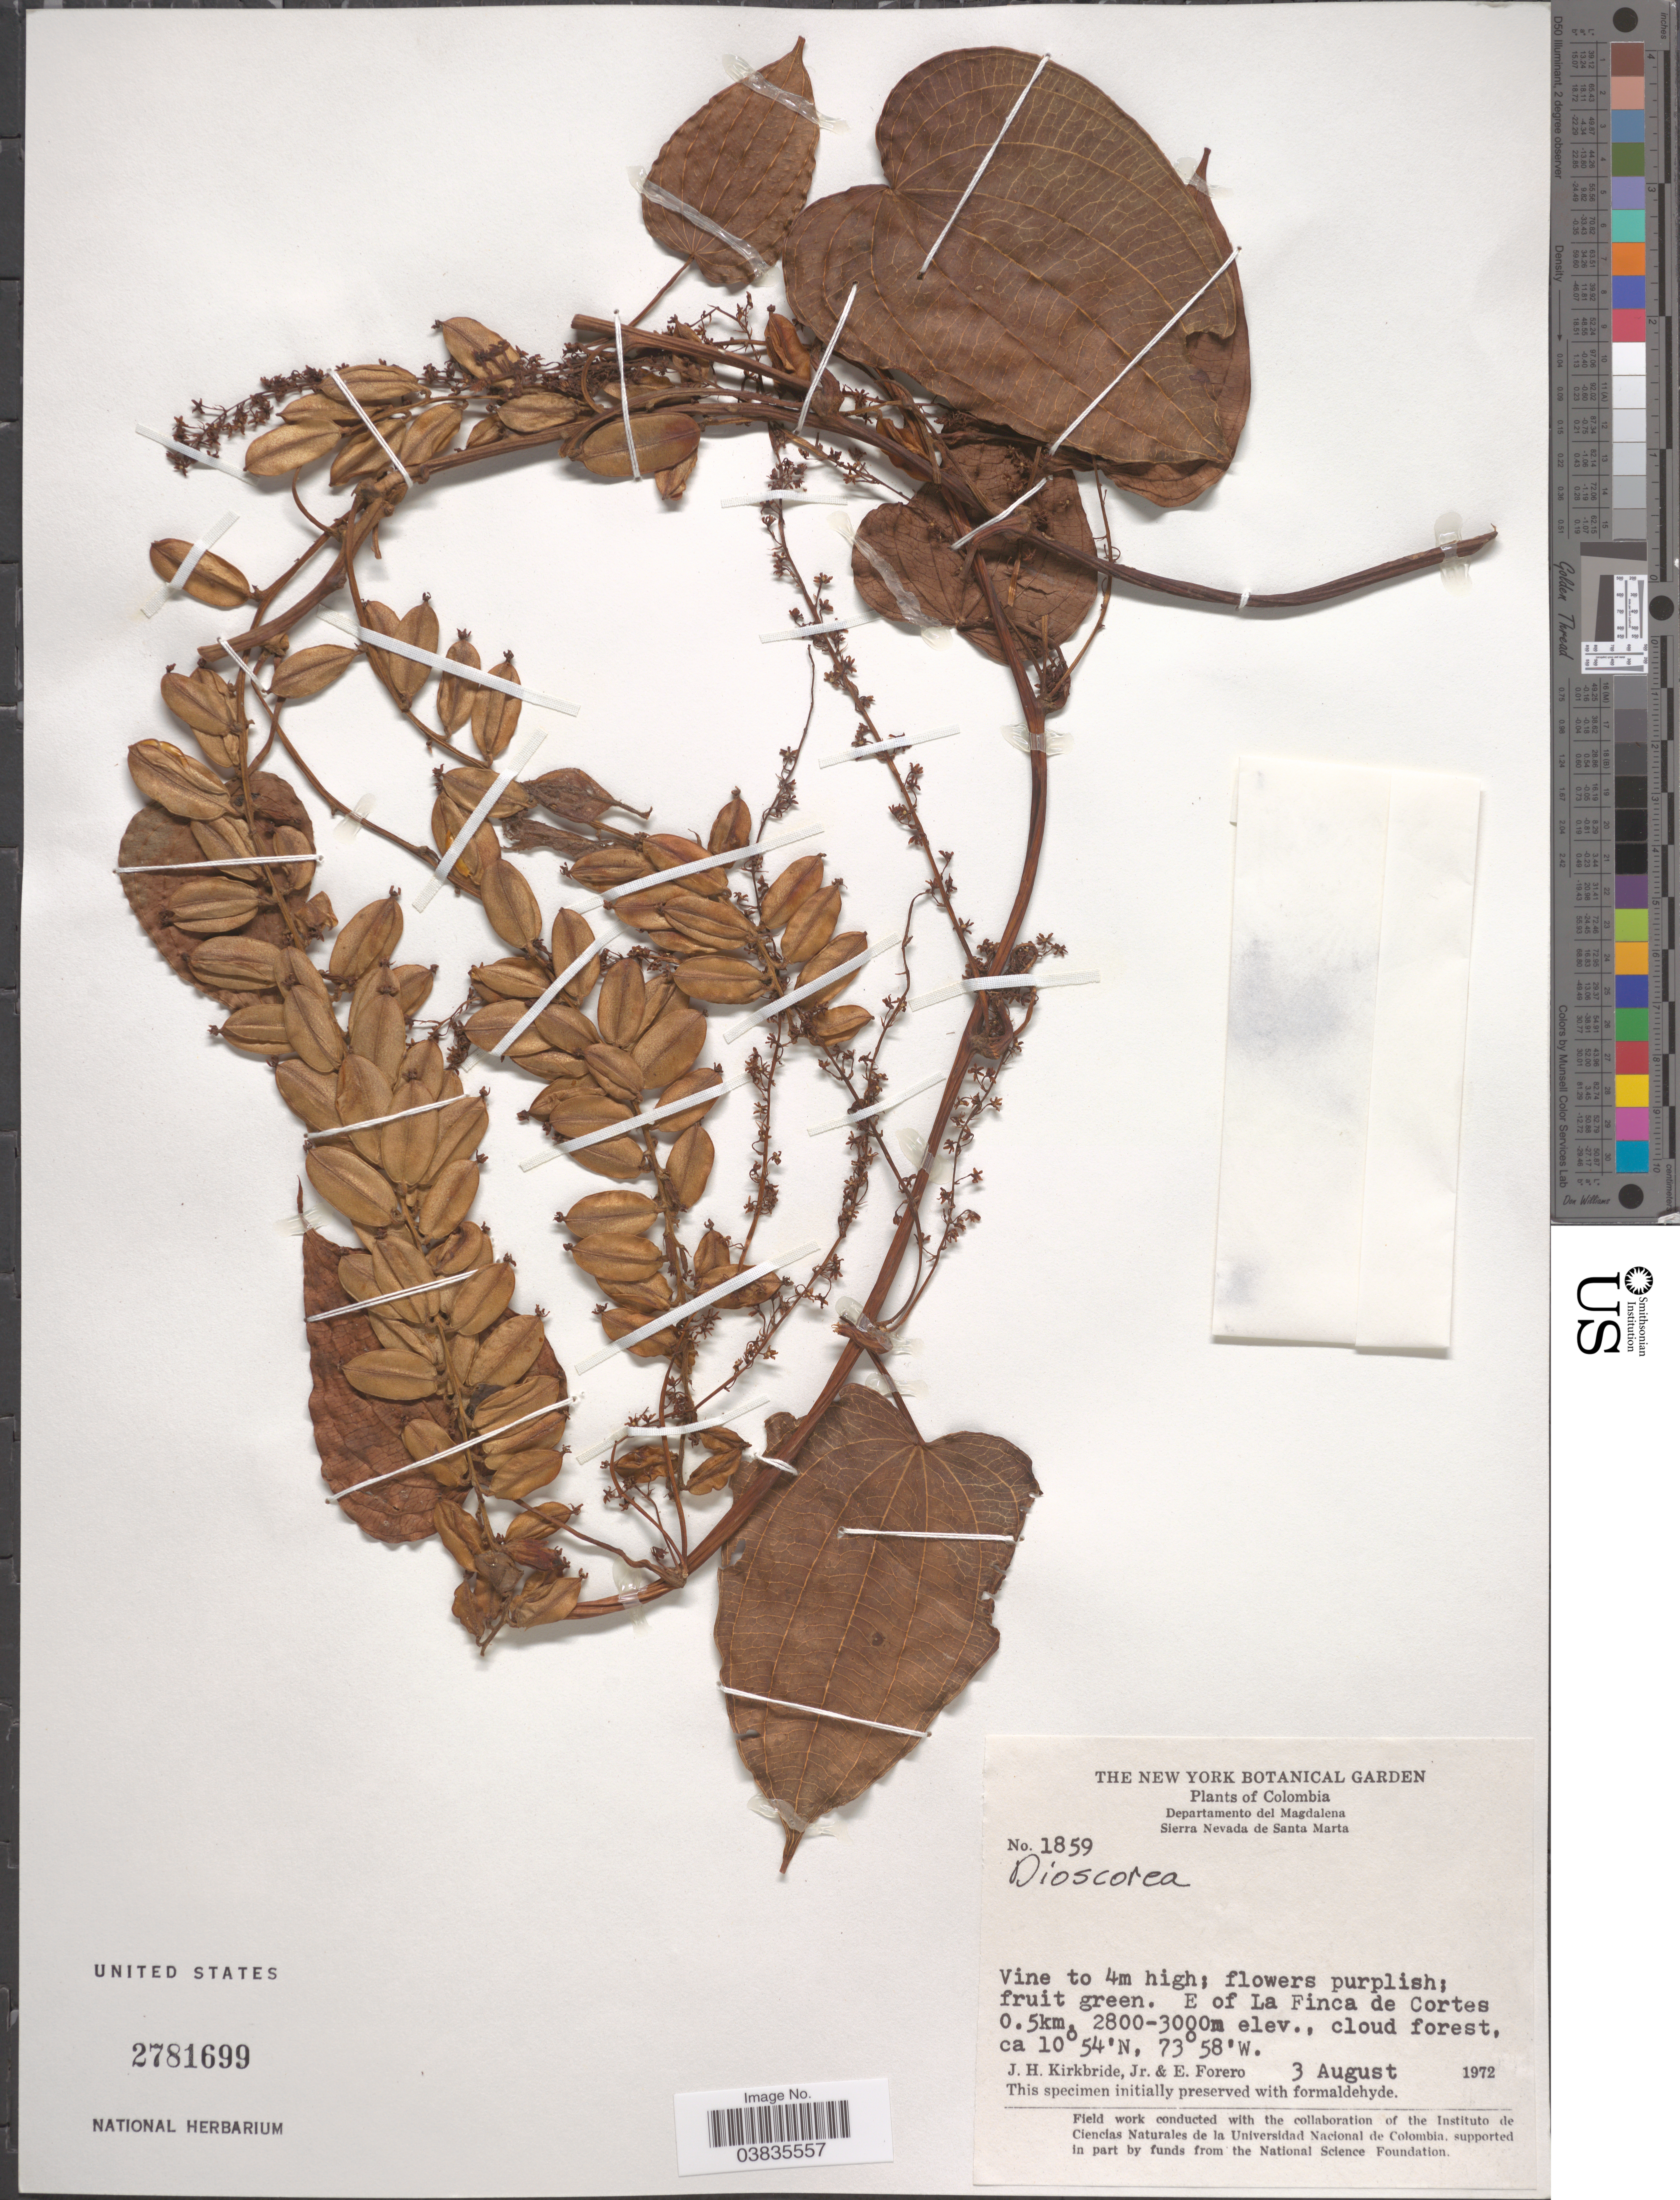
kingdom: Plantae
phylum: Tracheophyta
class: Liliopsida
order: Dioscoreales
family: Dioscoreaceae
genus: Dioscorea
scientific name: Dioscorea sp.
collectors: J. H. Kirkbride & E. Forero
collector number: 1859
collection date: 1972-08-03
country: Colombia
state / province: Magdalena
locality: Departamento del Magdalena. Sierra Nevada de Santa Marta. E of La Finca de Cortes 0.5km.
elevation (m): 2800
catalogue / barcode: US 2781699